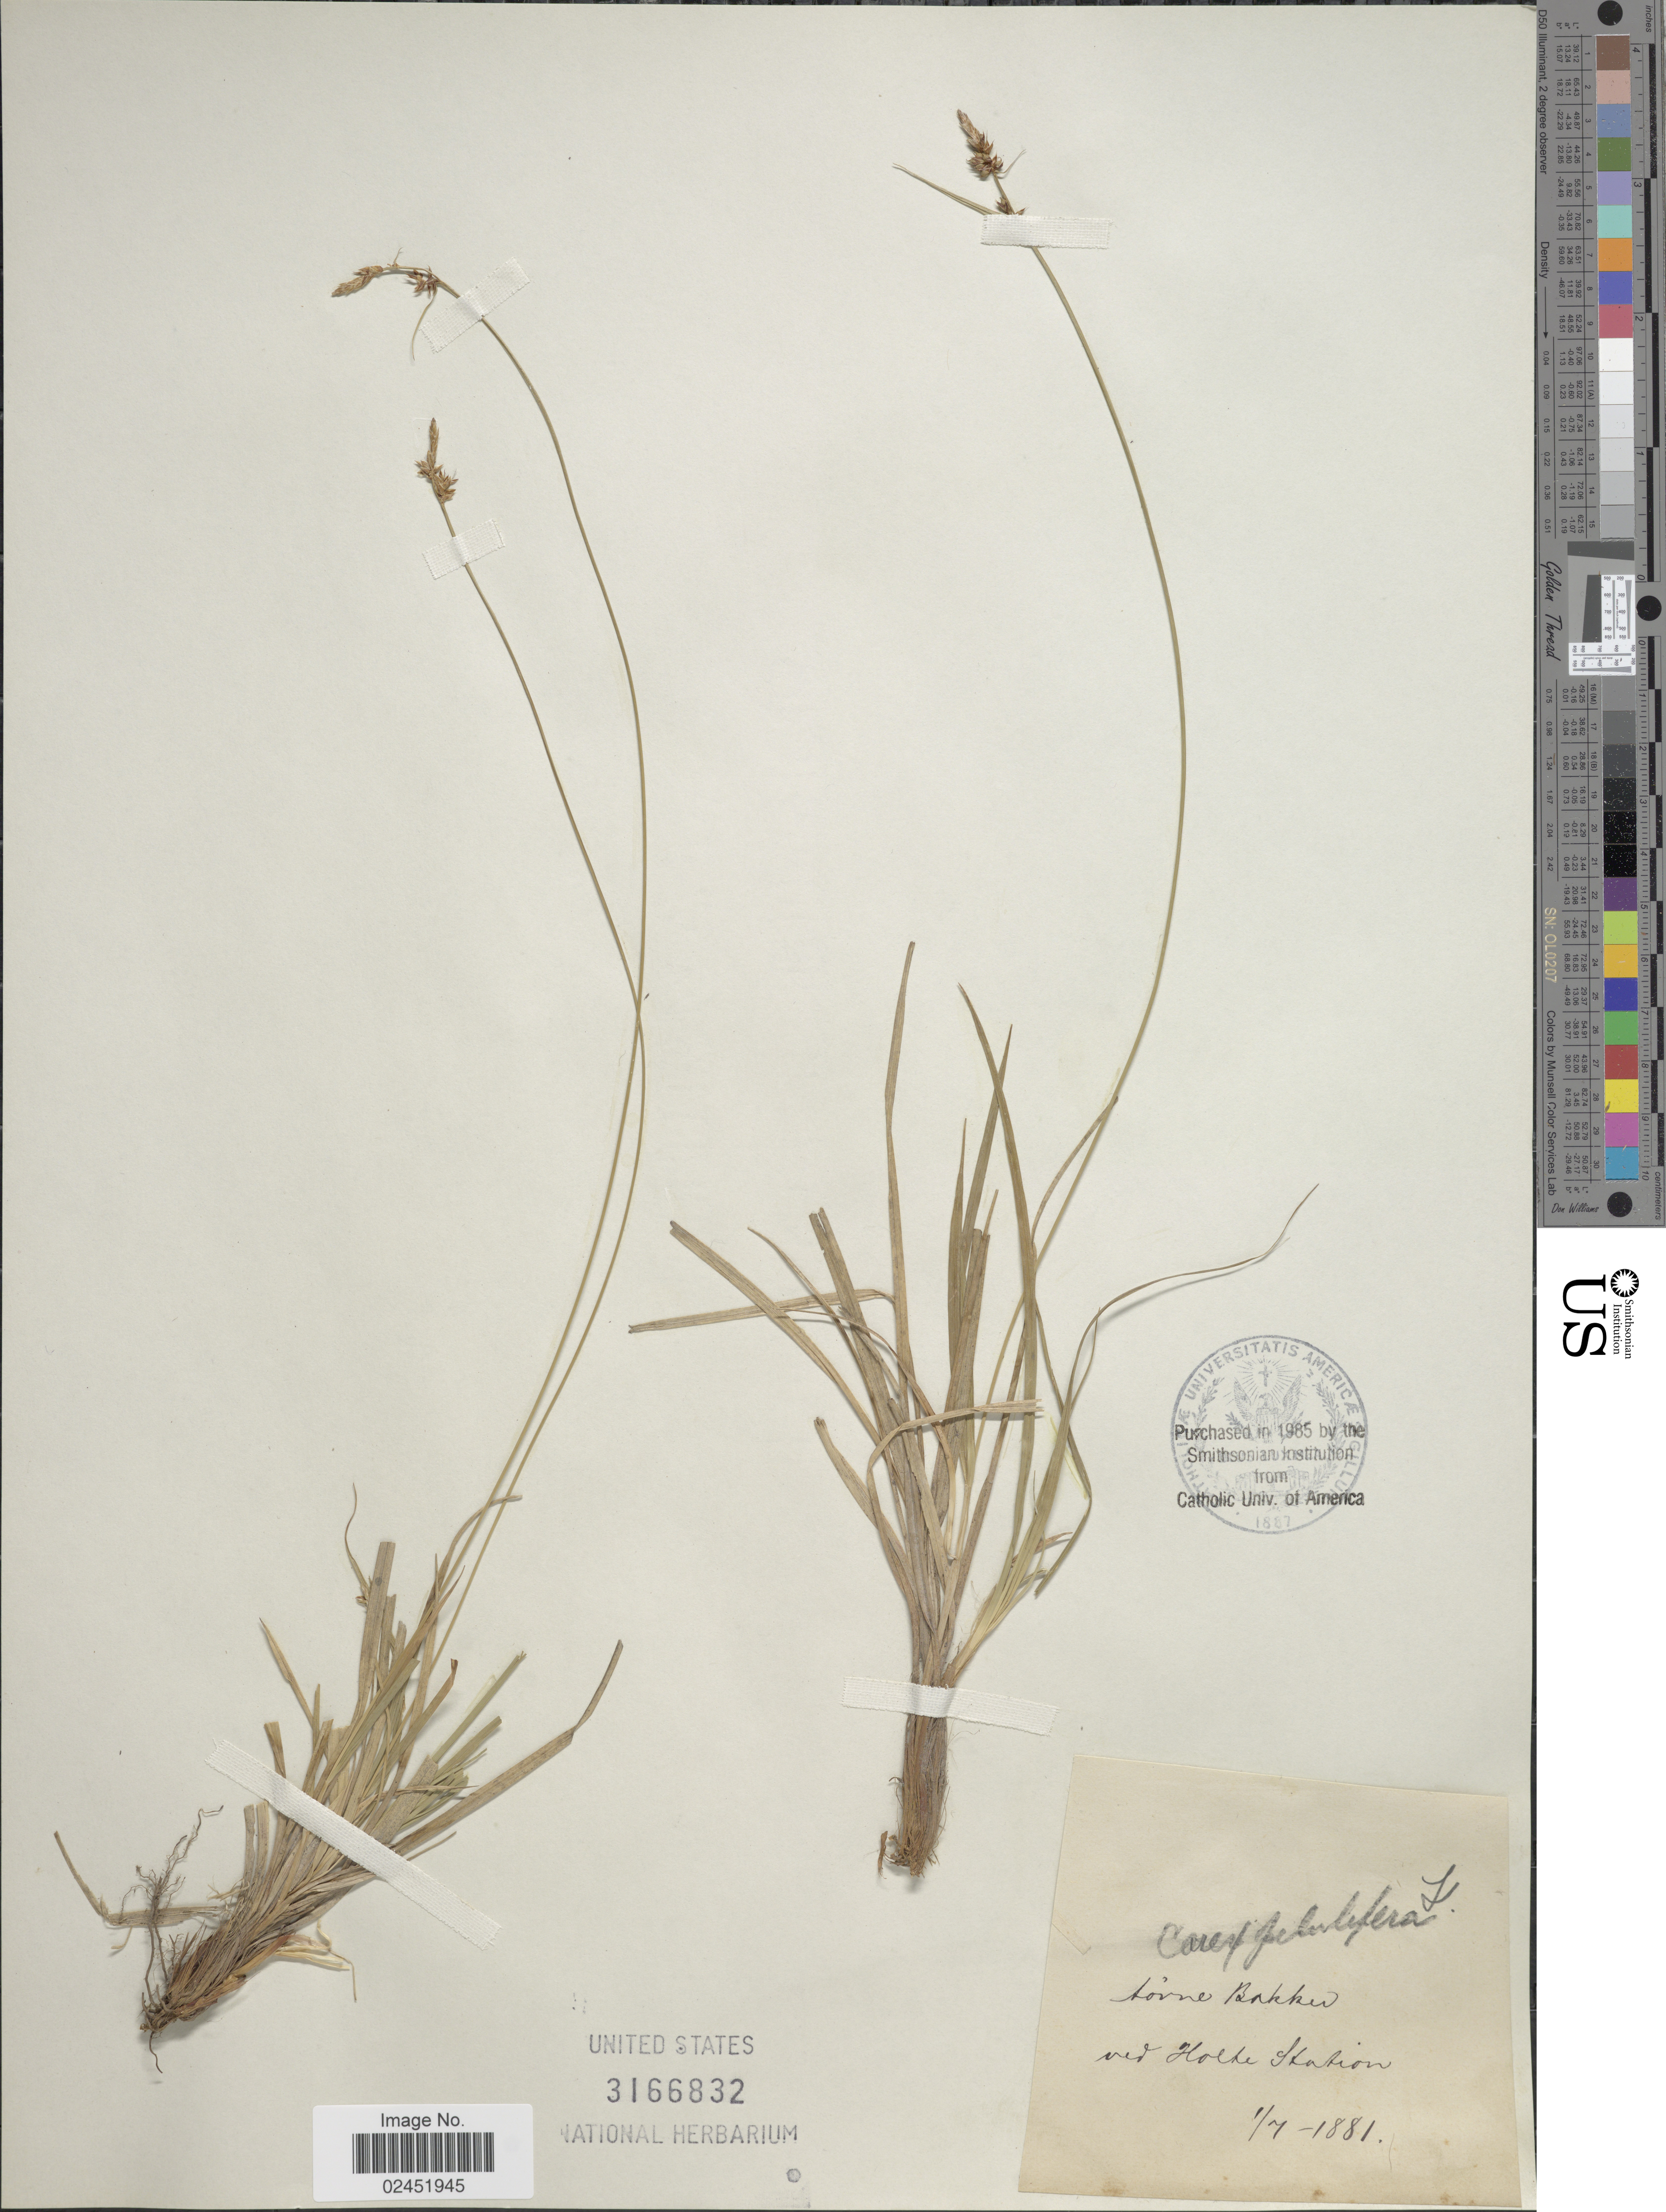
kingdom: Plantae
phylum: Tracheophyta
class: Liliopsida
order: Poales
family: Cyperaceae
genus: Carex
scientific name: Carex pilulifera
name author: L.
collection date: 1881-07-01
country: Denmark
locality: [illegible text] ved Holte Station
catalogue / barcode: US 3166832